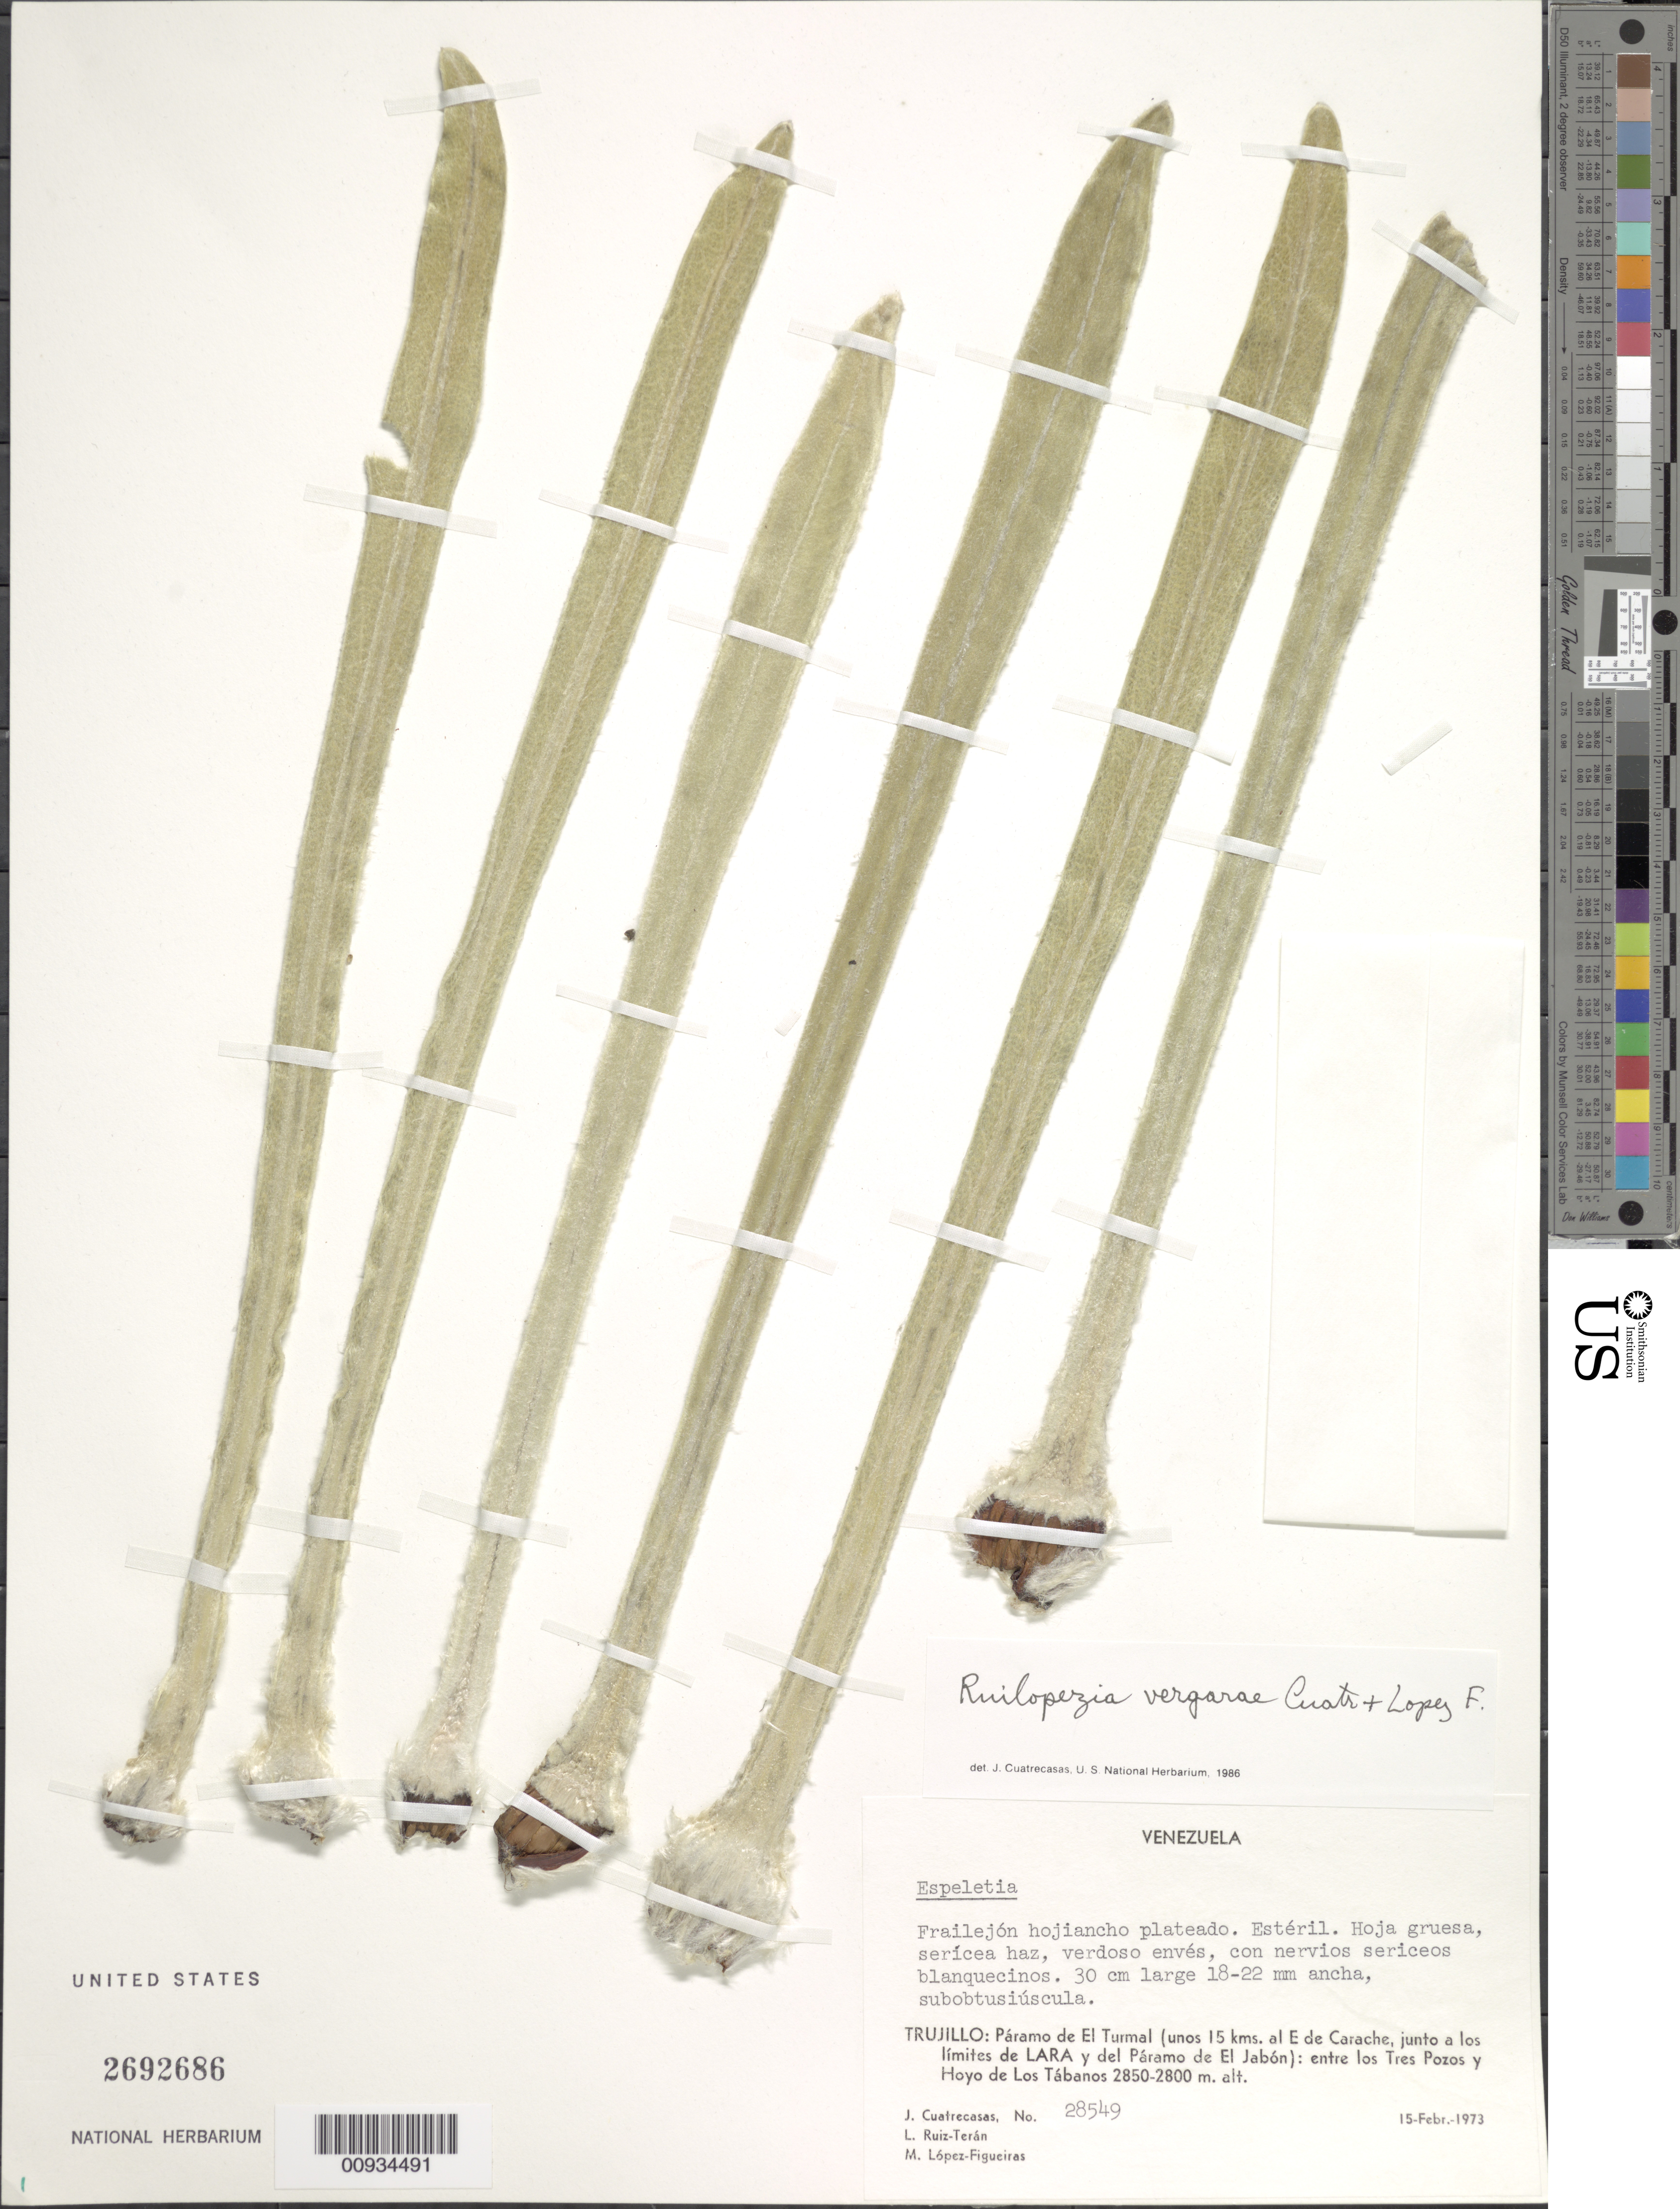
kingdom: Plantae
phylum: Tracheophyta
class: Magnoliopsida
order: Asterales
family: Asteraceae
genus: Ruilopezia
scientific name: Ruilopezia vergarae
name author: Cuatrec. & López Fig.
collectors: J. Cuatrecasas, L. E. Ruíz-Terán & M. López Figueiras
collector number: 28549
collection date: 1973-02-15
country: Venezuela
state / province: Trujillo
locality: Paramo de El Turmal (unos 15 kms al E de Carache, junto a los limites de Lara y del Paramo de El Jabon), entre los Tres Pozos y Hoyo de Los Tabanos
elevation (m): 2800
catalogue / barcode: US 2692686